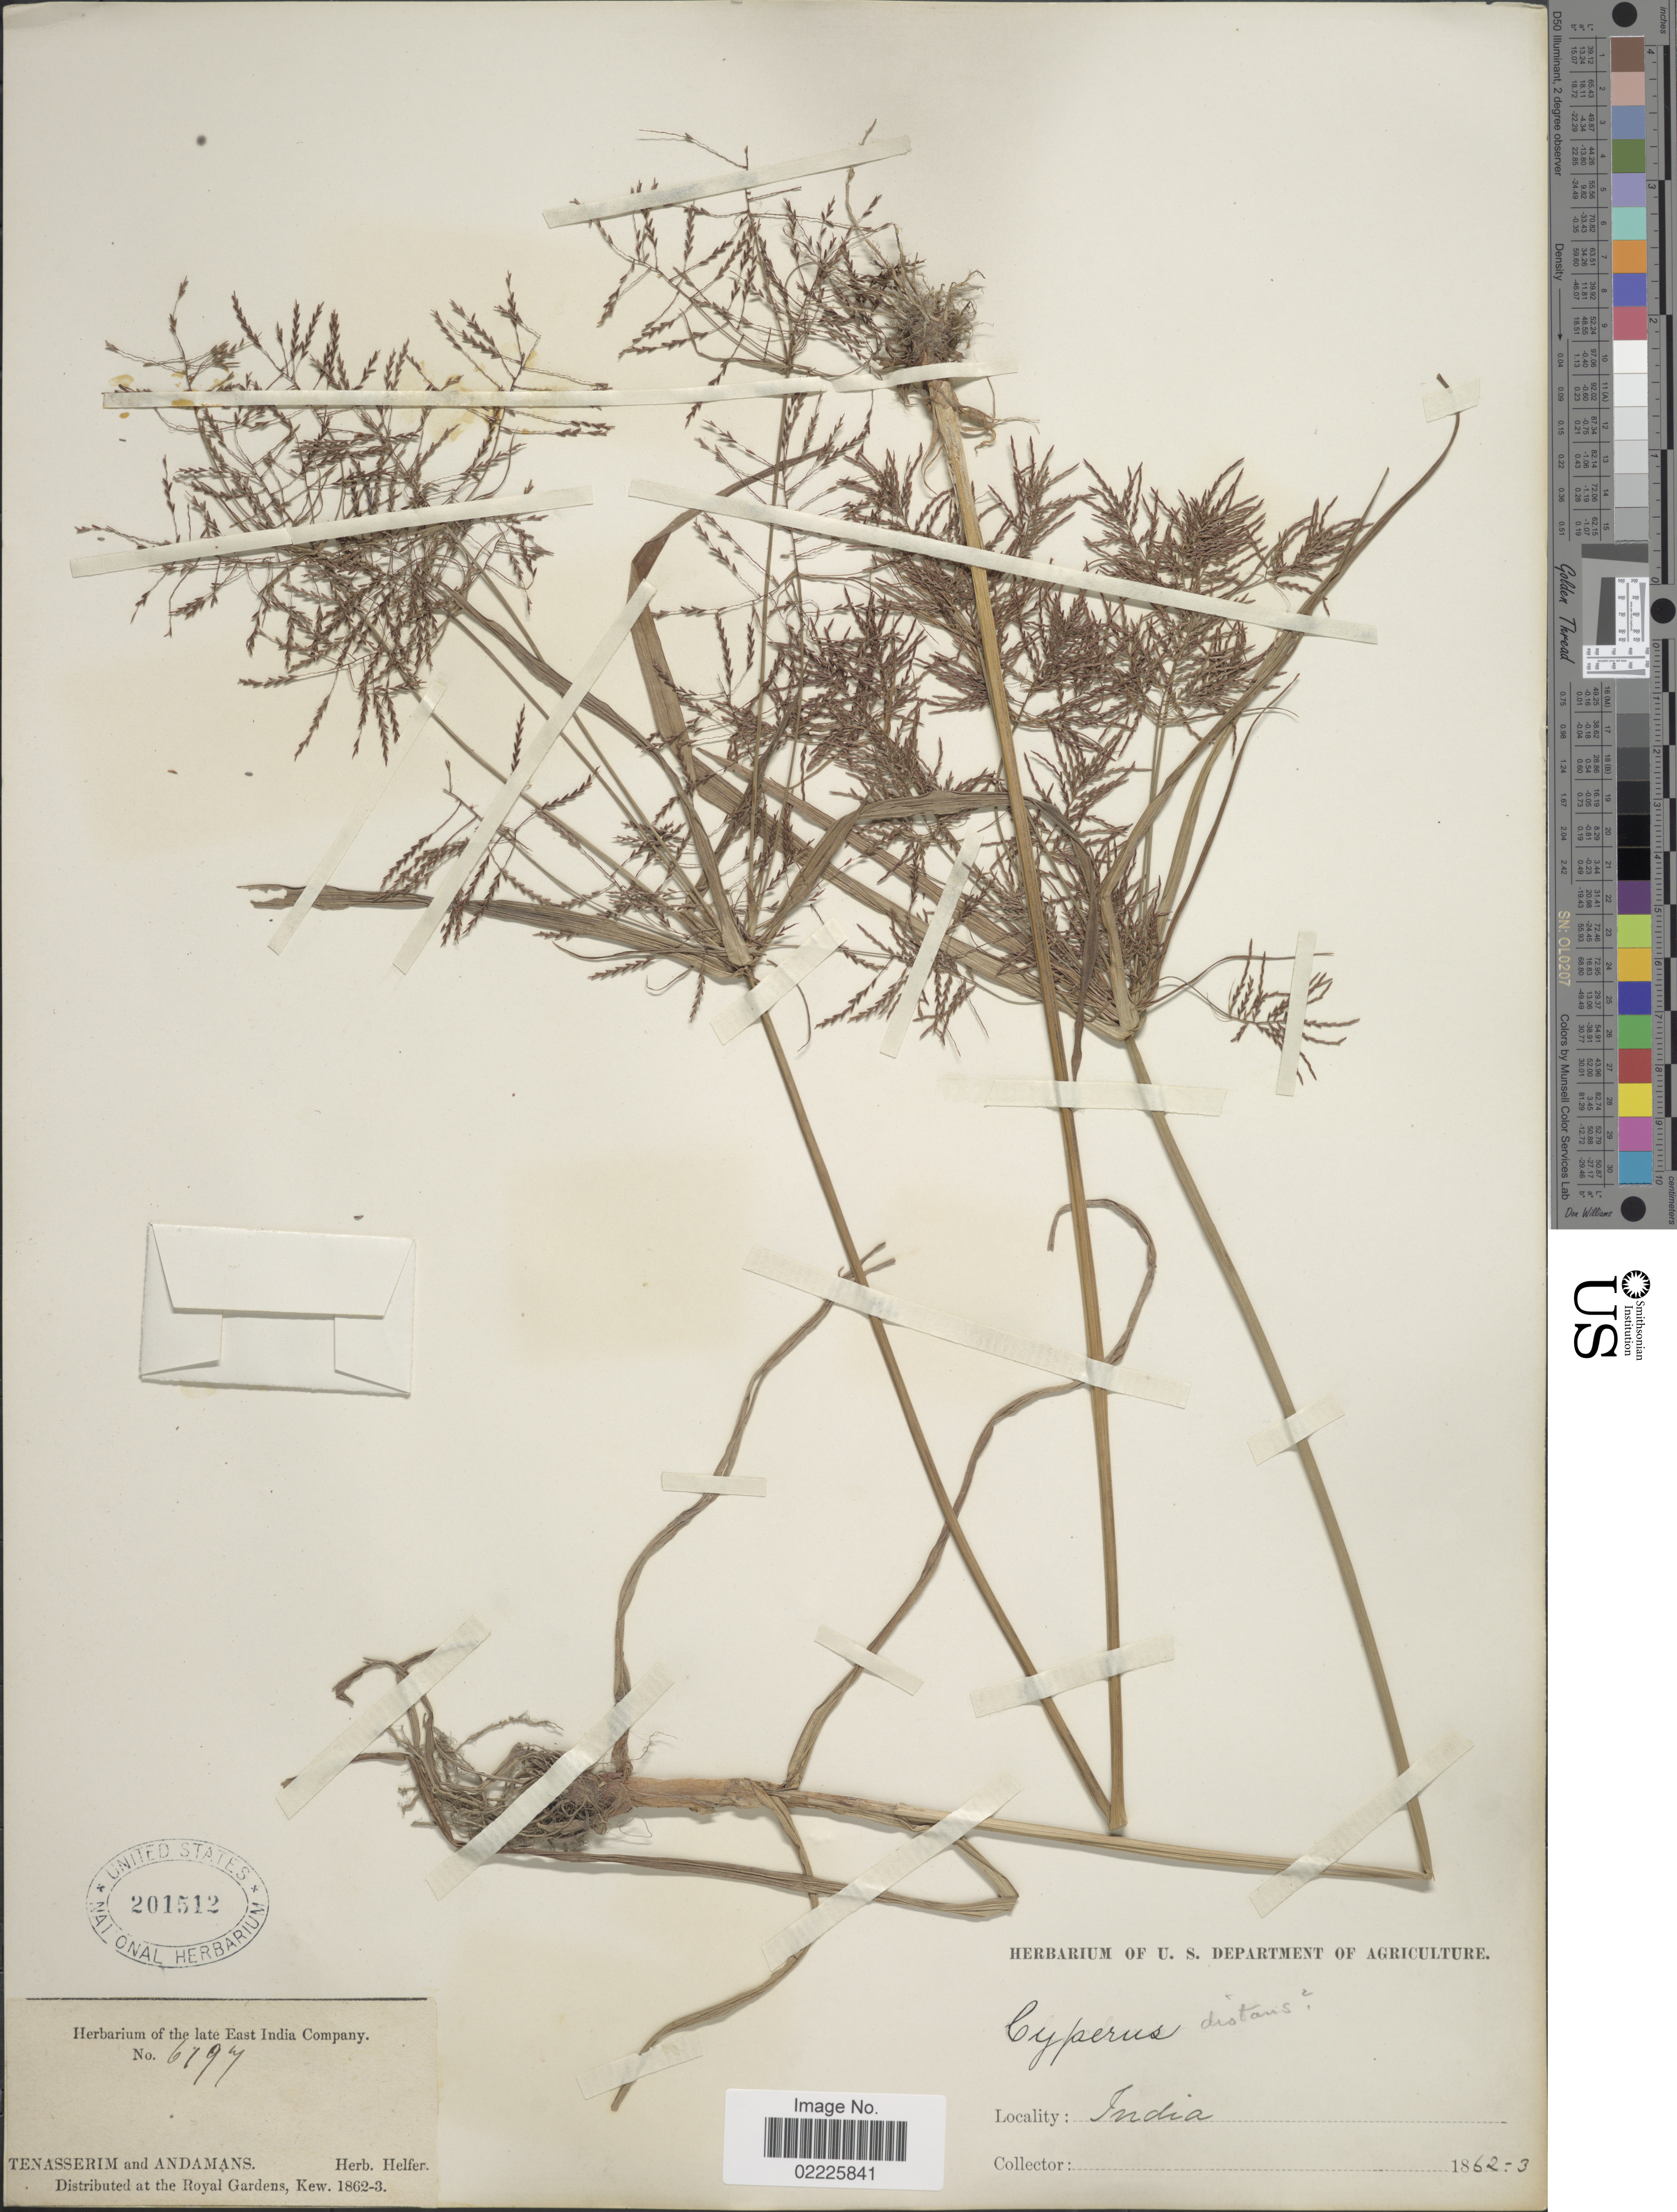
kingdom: Plantae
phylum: Tracheophyta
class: Liliopsida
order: Poales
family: Cyperaceae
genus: Cyperus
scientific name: Cyperus distans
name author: L. f.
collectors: Ex herb. Helfer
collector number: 679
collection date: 1862/1863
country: India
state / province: Andaman and Nicobar Islands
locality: Tenasserim and Andamans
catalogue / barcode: US 201512